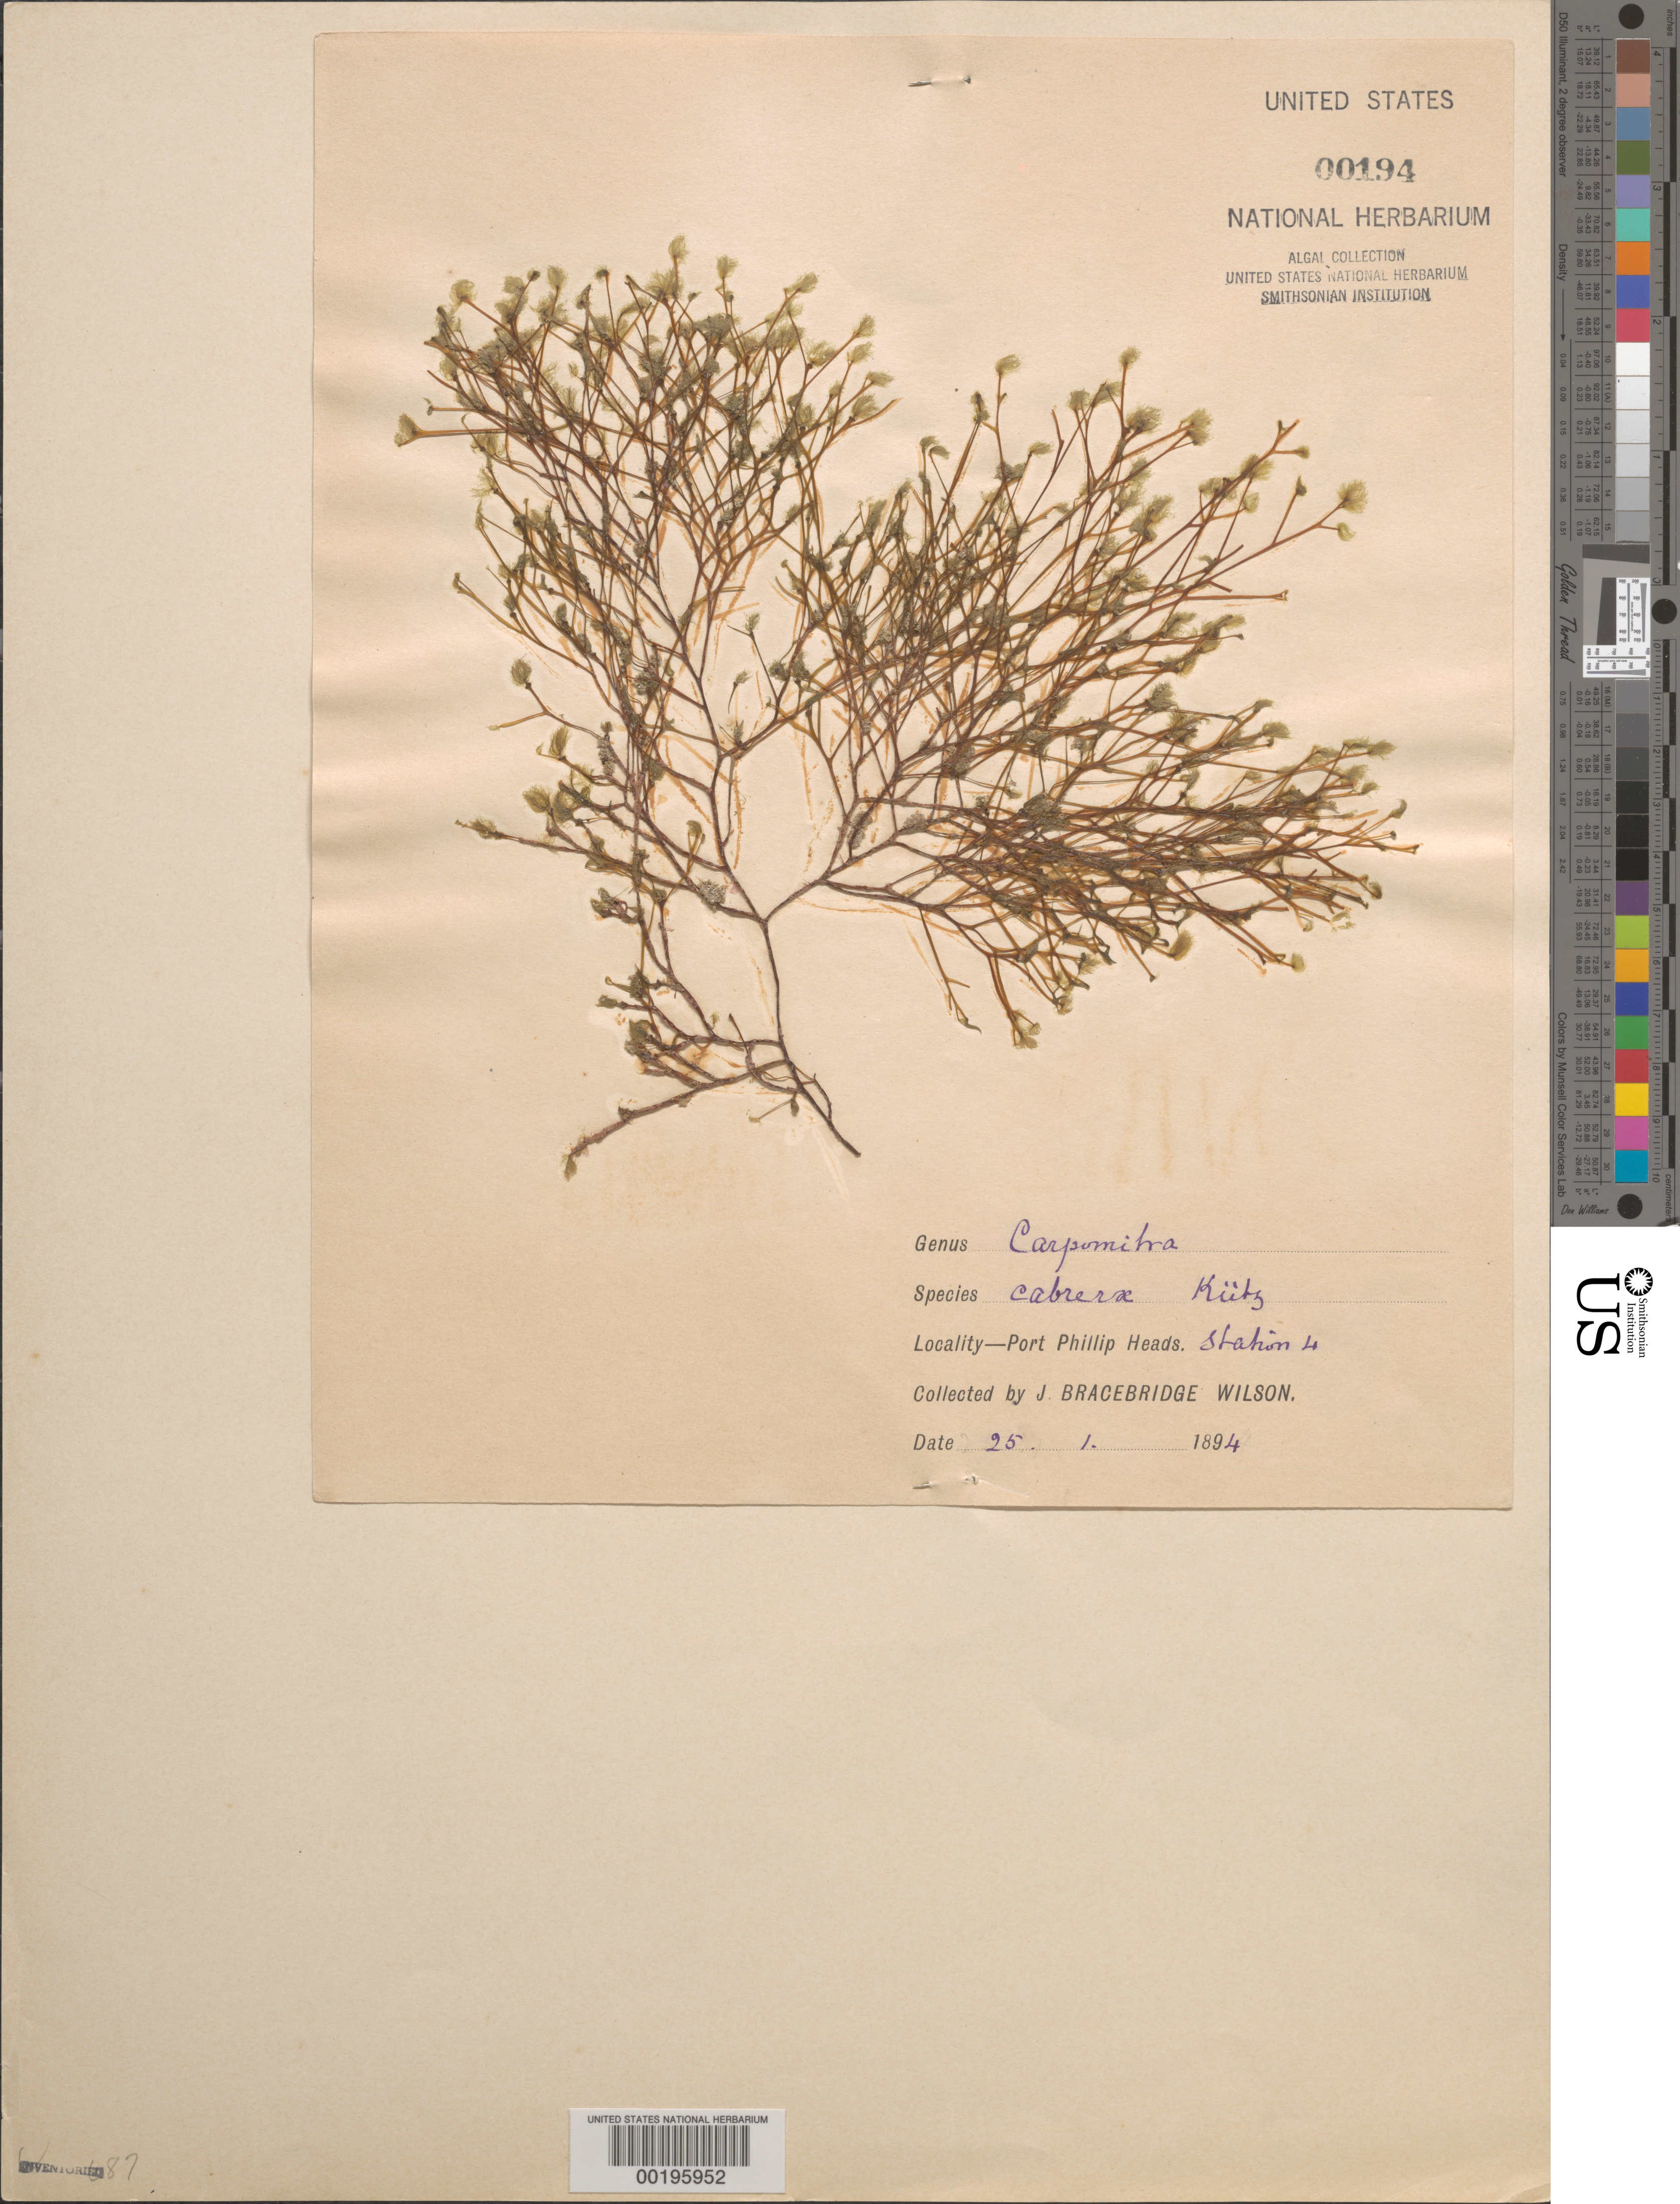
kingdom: Chromista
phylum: Ochrophyta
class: Phaeophyceae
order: Sporochnales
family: Sporochnaceae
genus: Carpomitra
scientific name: Carpomitra costata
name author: (Stackh.) Batters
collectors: J. B. Wilson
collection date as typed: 25 Jan 1894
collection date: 1894-01-25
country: Australia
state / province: Victoria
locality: Port Phillip Heads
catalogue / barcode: US 194